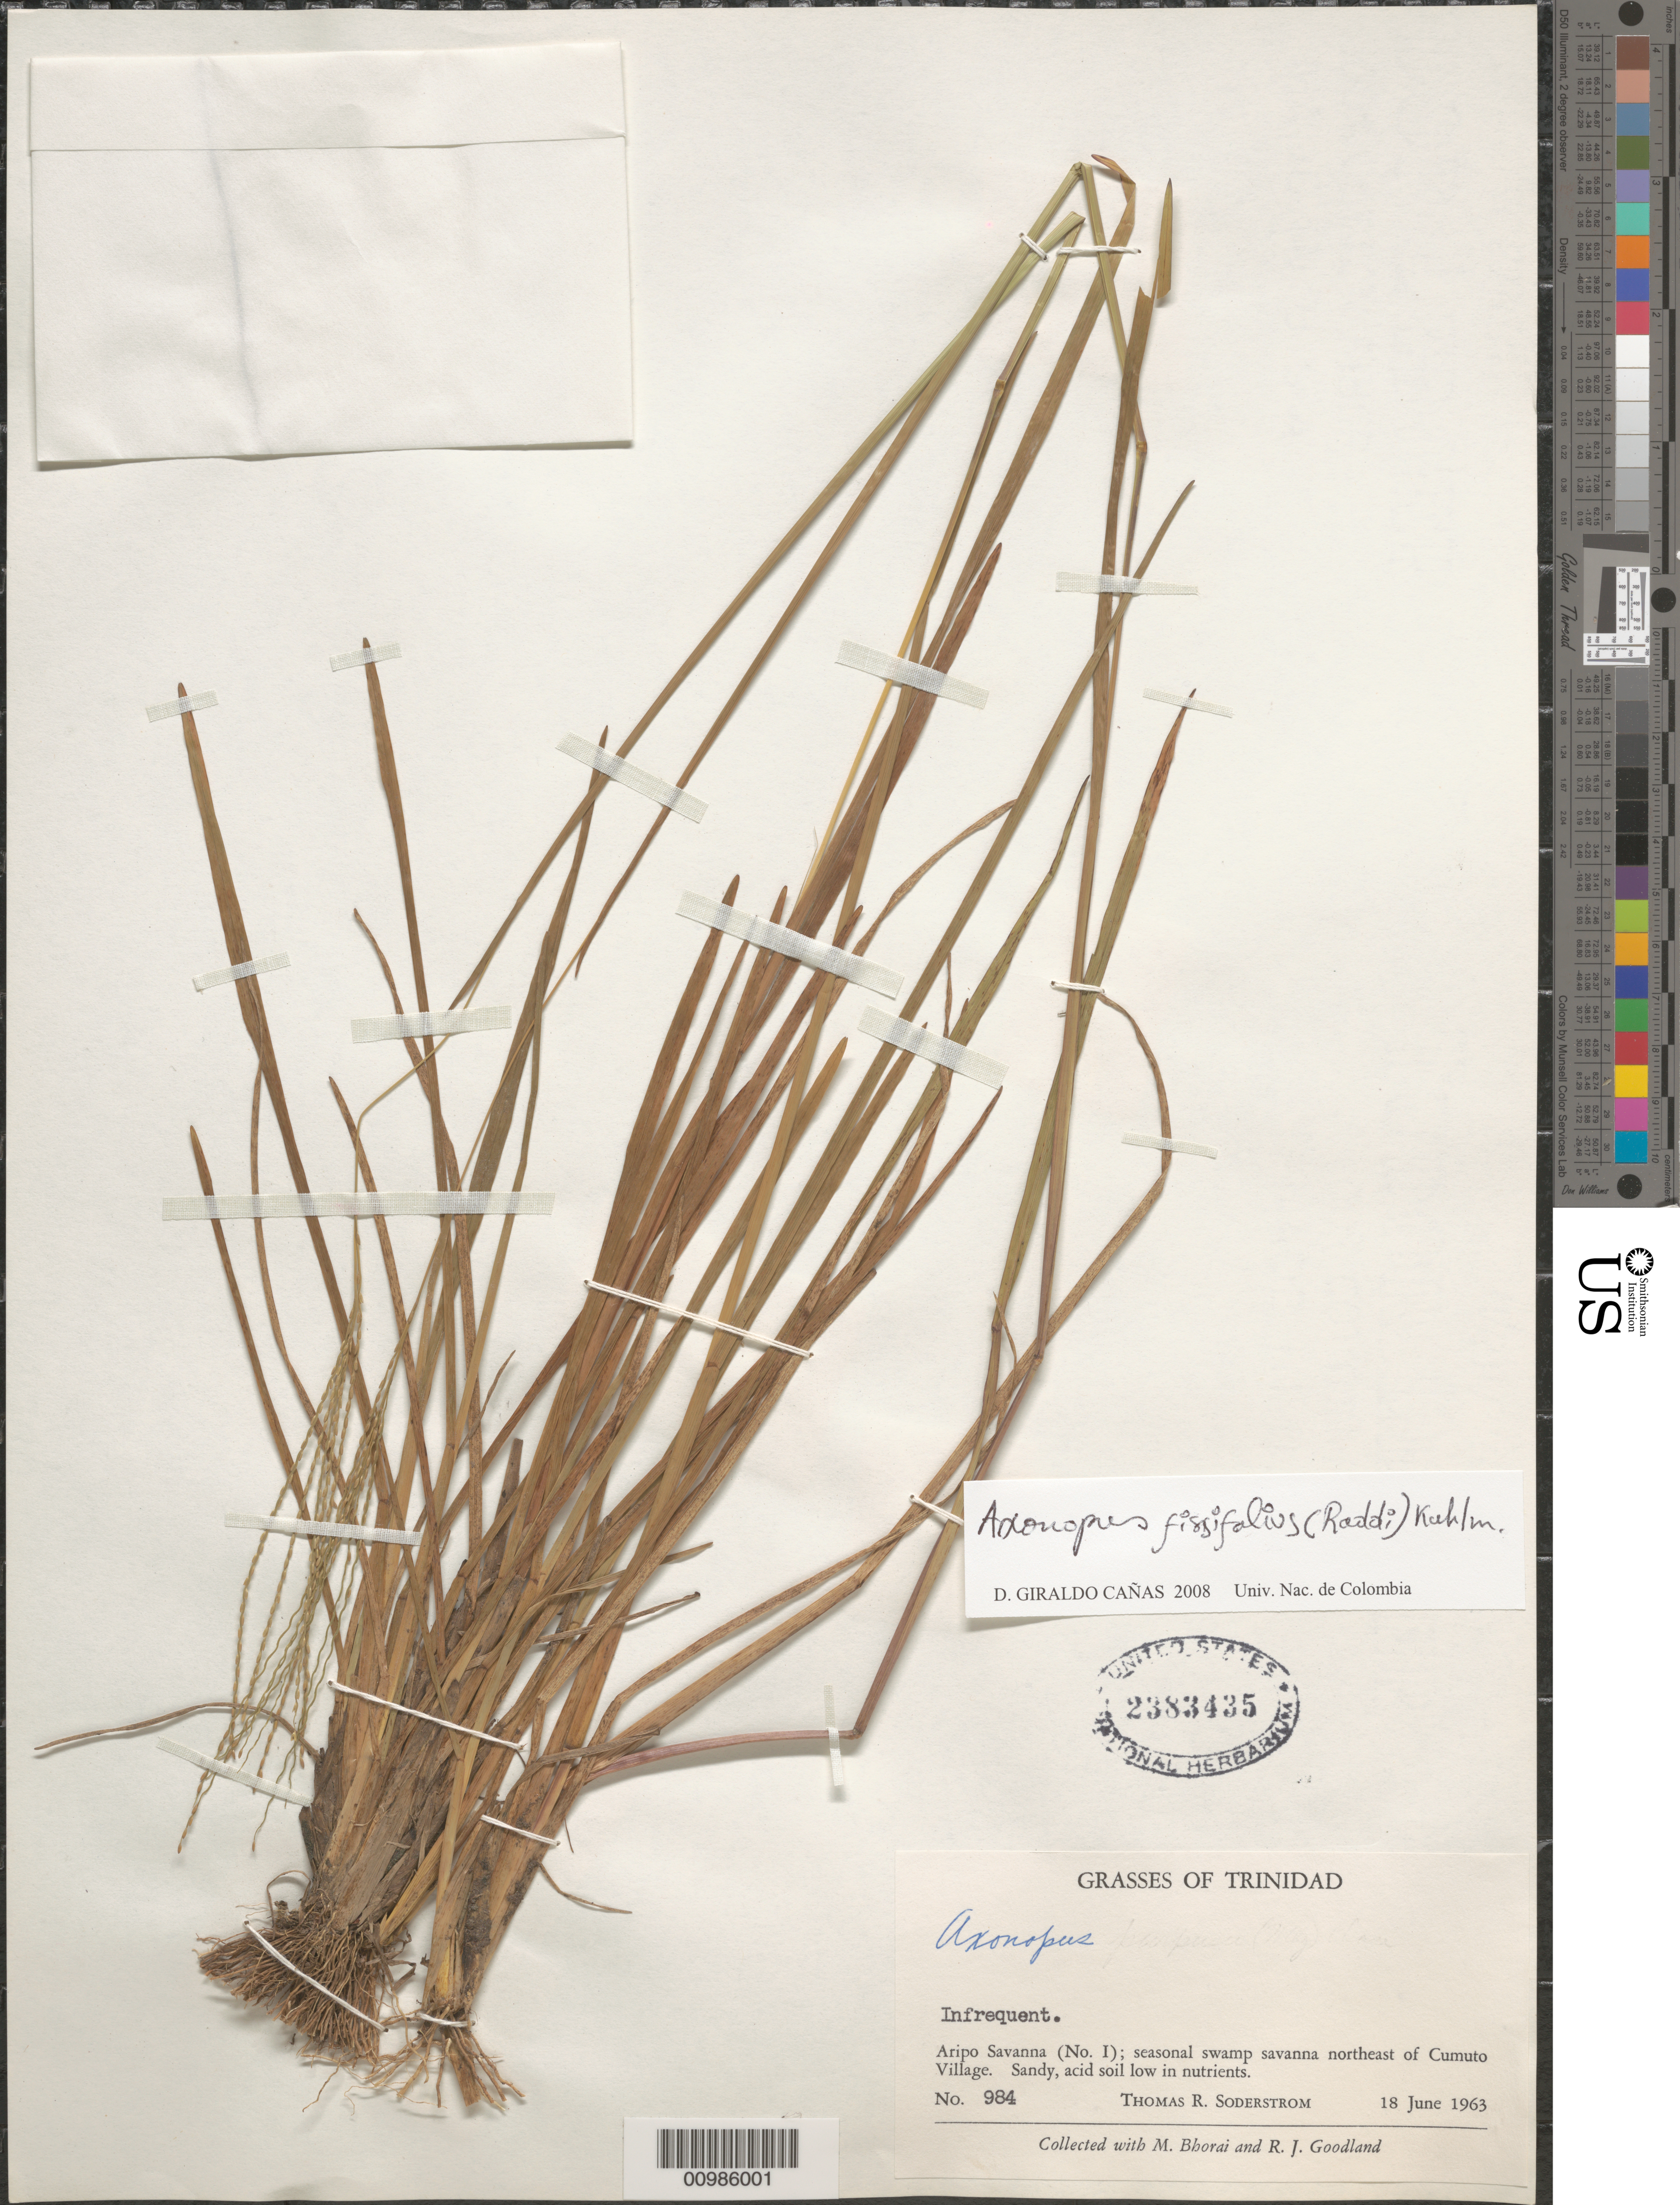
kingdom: Plantae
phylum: Tracheophyta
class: Liliopsida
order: Poales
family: Poaceae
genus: Axonopus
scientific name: Axonopus fissifolius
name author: (Raddi) Kuhlm.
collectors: T. R. Soderstrom, M. Bhorai & R. Goodland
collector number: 984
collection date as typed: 18 Jun 1963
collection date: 1963-06-18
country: Trinidad and Tobago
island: Trinidad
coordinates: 0 N, 0 E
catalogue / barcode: US 2383435